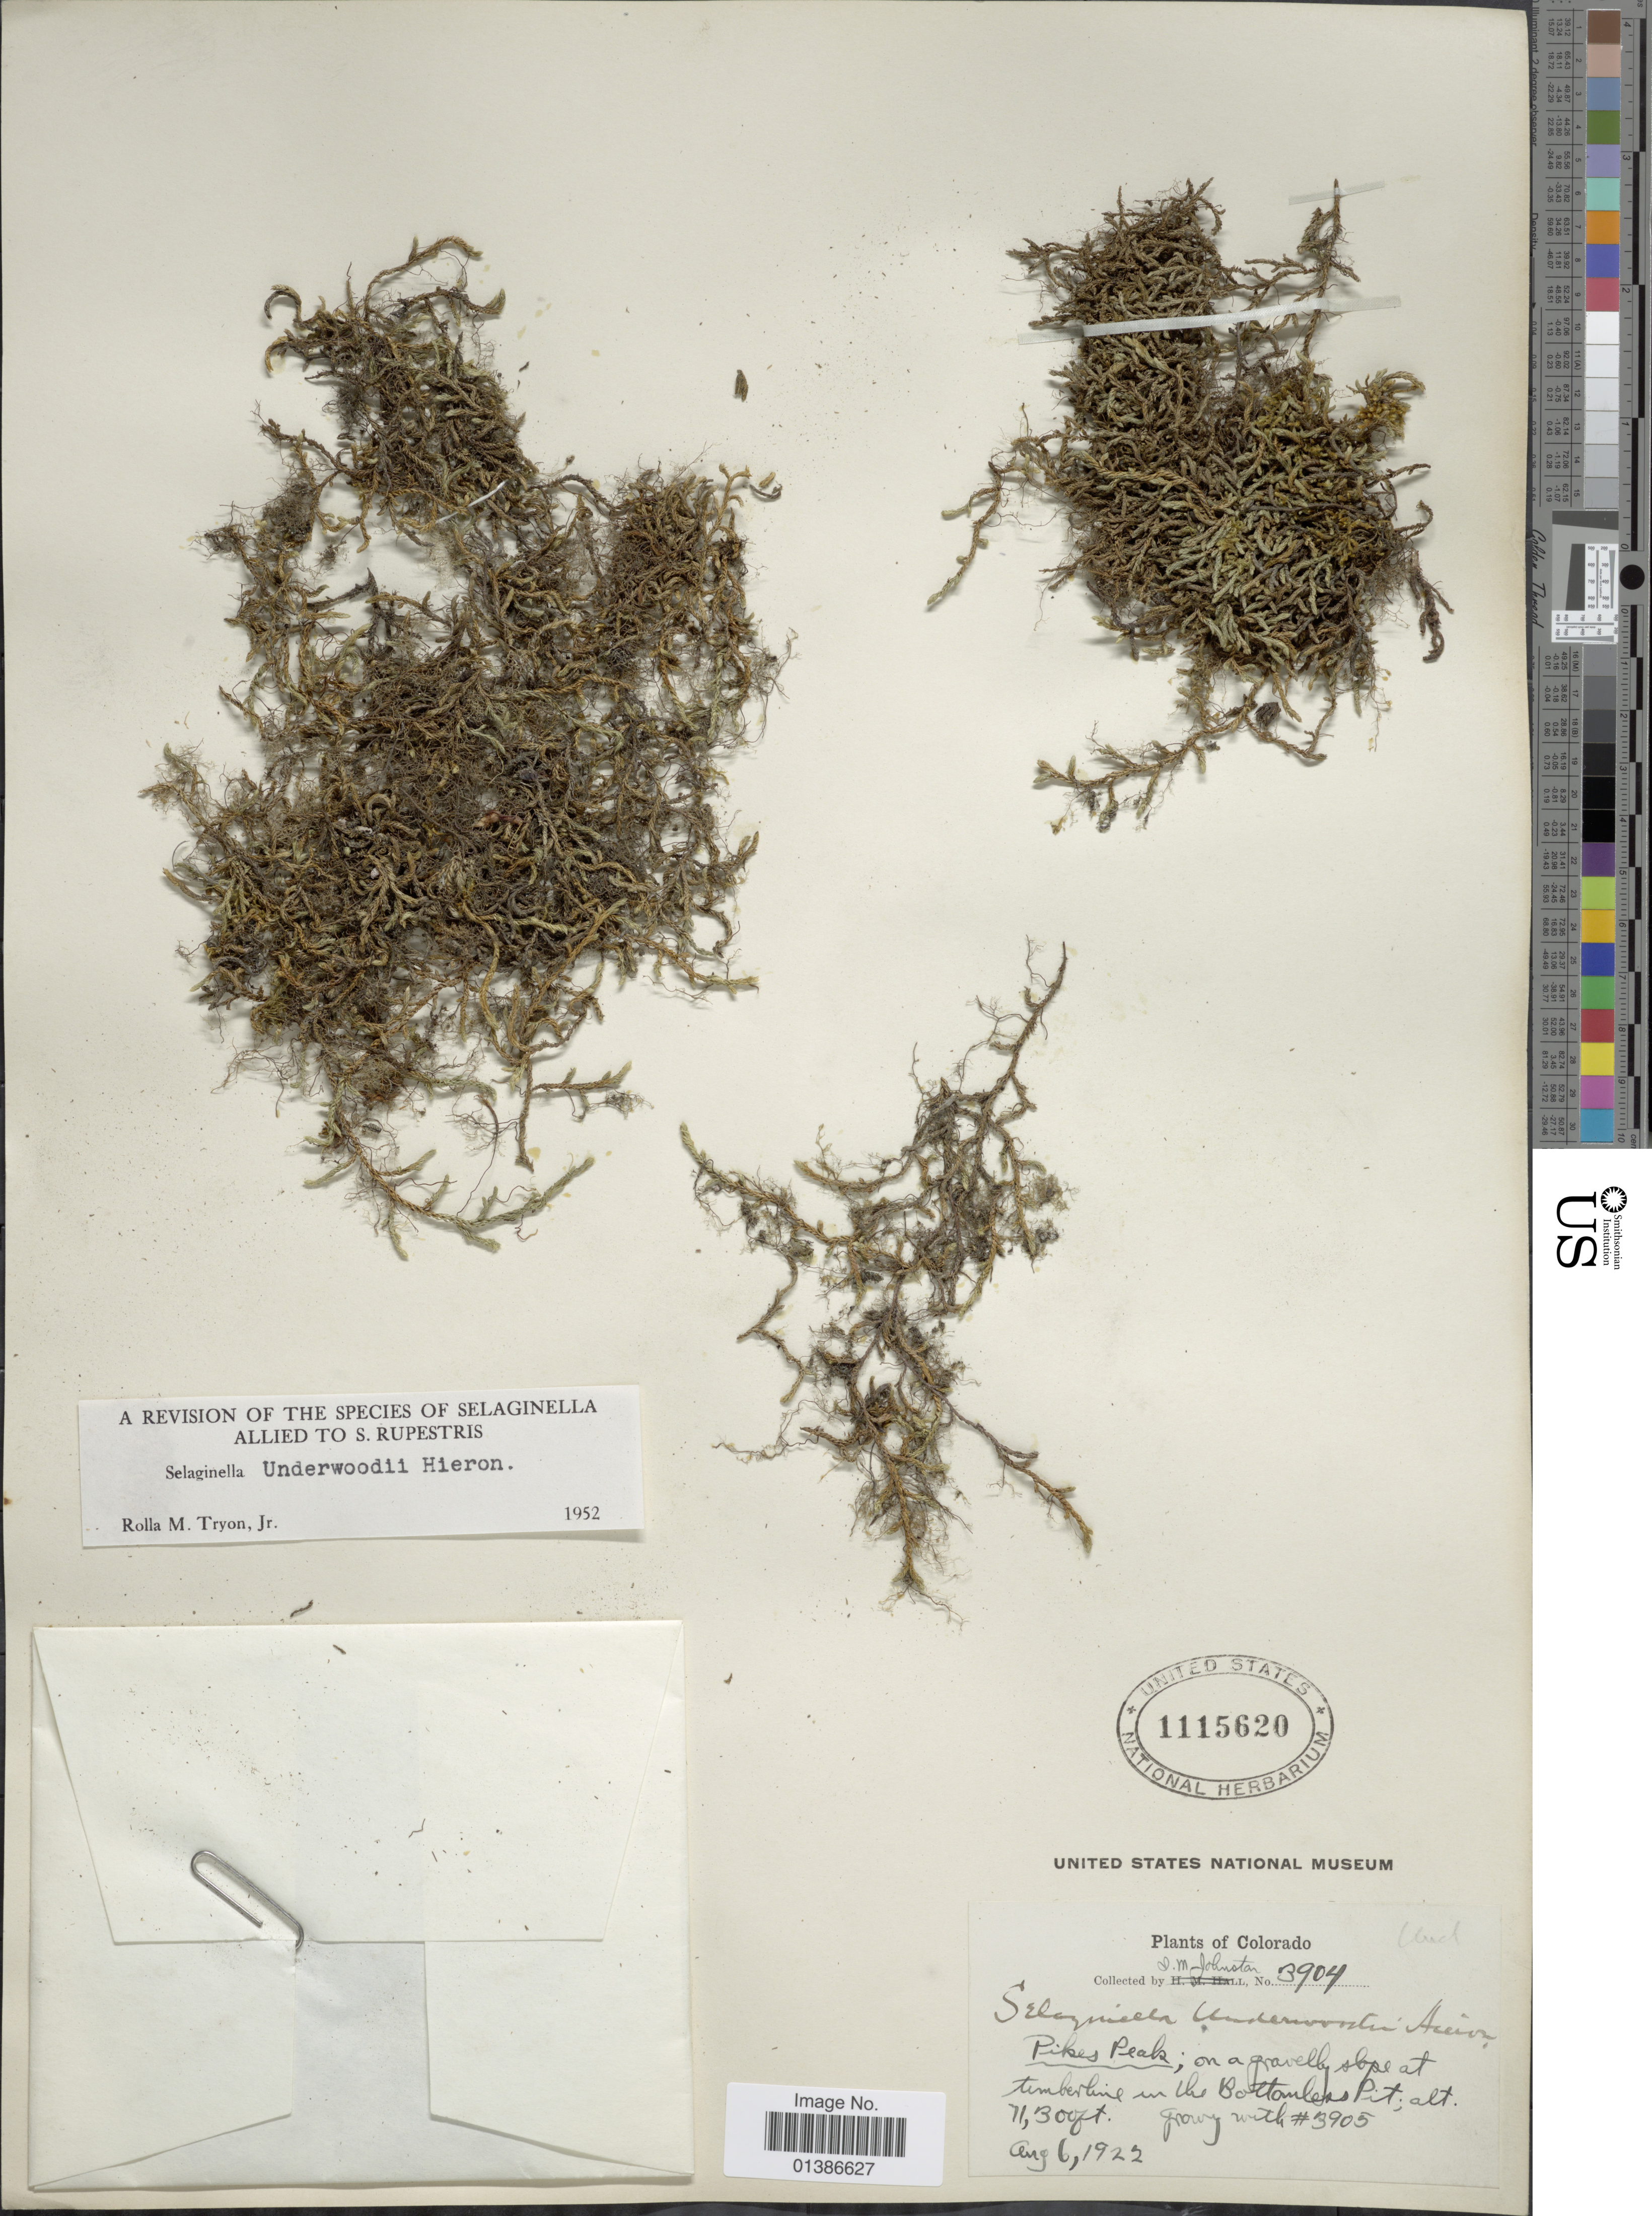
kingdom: Plantae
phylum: Tracheophyta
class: Lycopodiopsida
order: Selaginellales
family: Selaginellaceae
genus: Selaginella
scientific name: Selaginella underwoodii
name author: Hieron.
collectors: I.M. Johnston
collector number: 3904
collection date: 1922-08-06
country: United States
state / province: Colorado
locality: Pikes Peak; on a gravelly slope at timberline in the Bottomless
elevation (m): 3444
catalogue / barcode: US 1115620